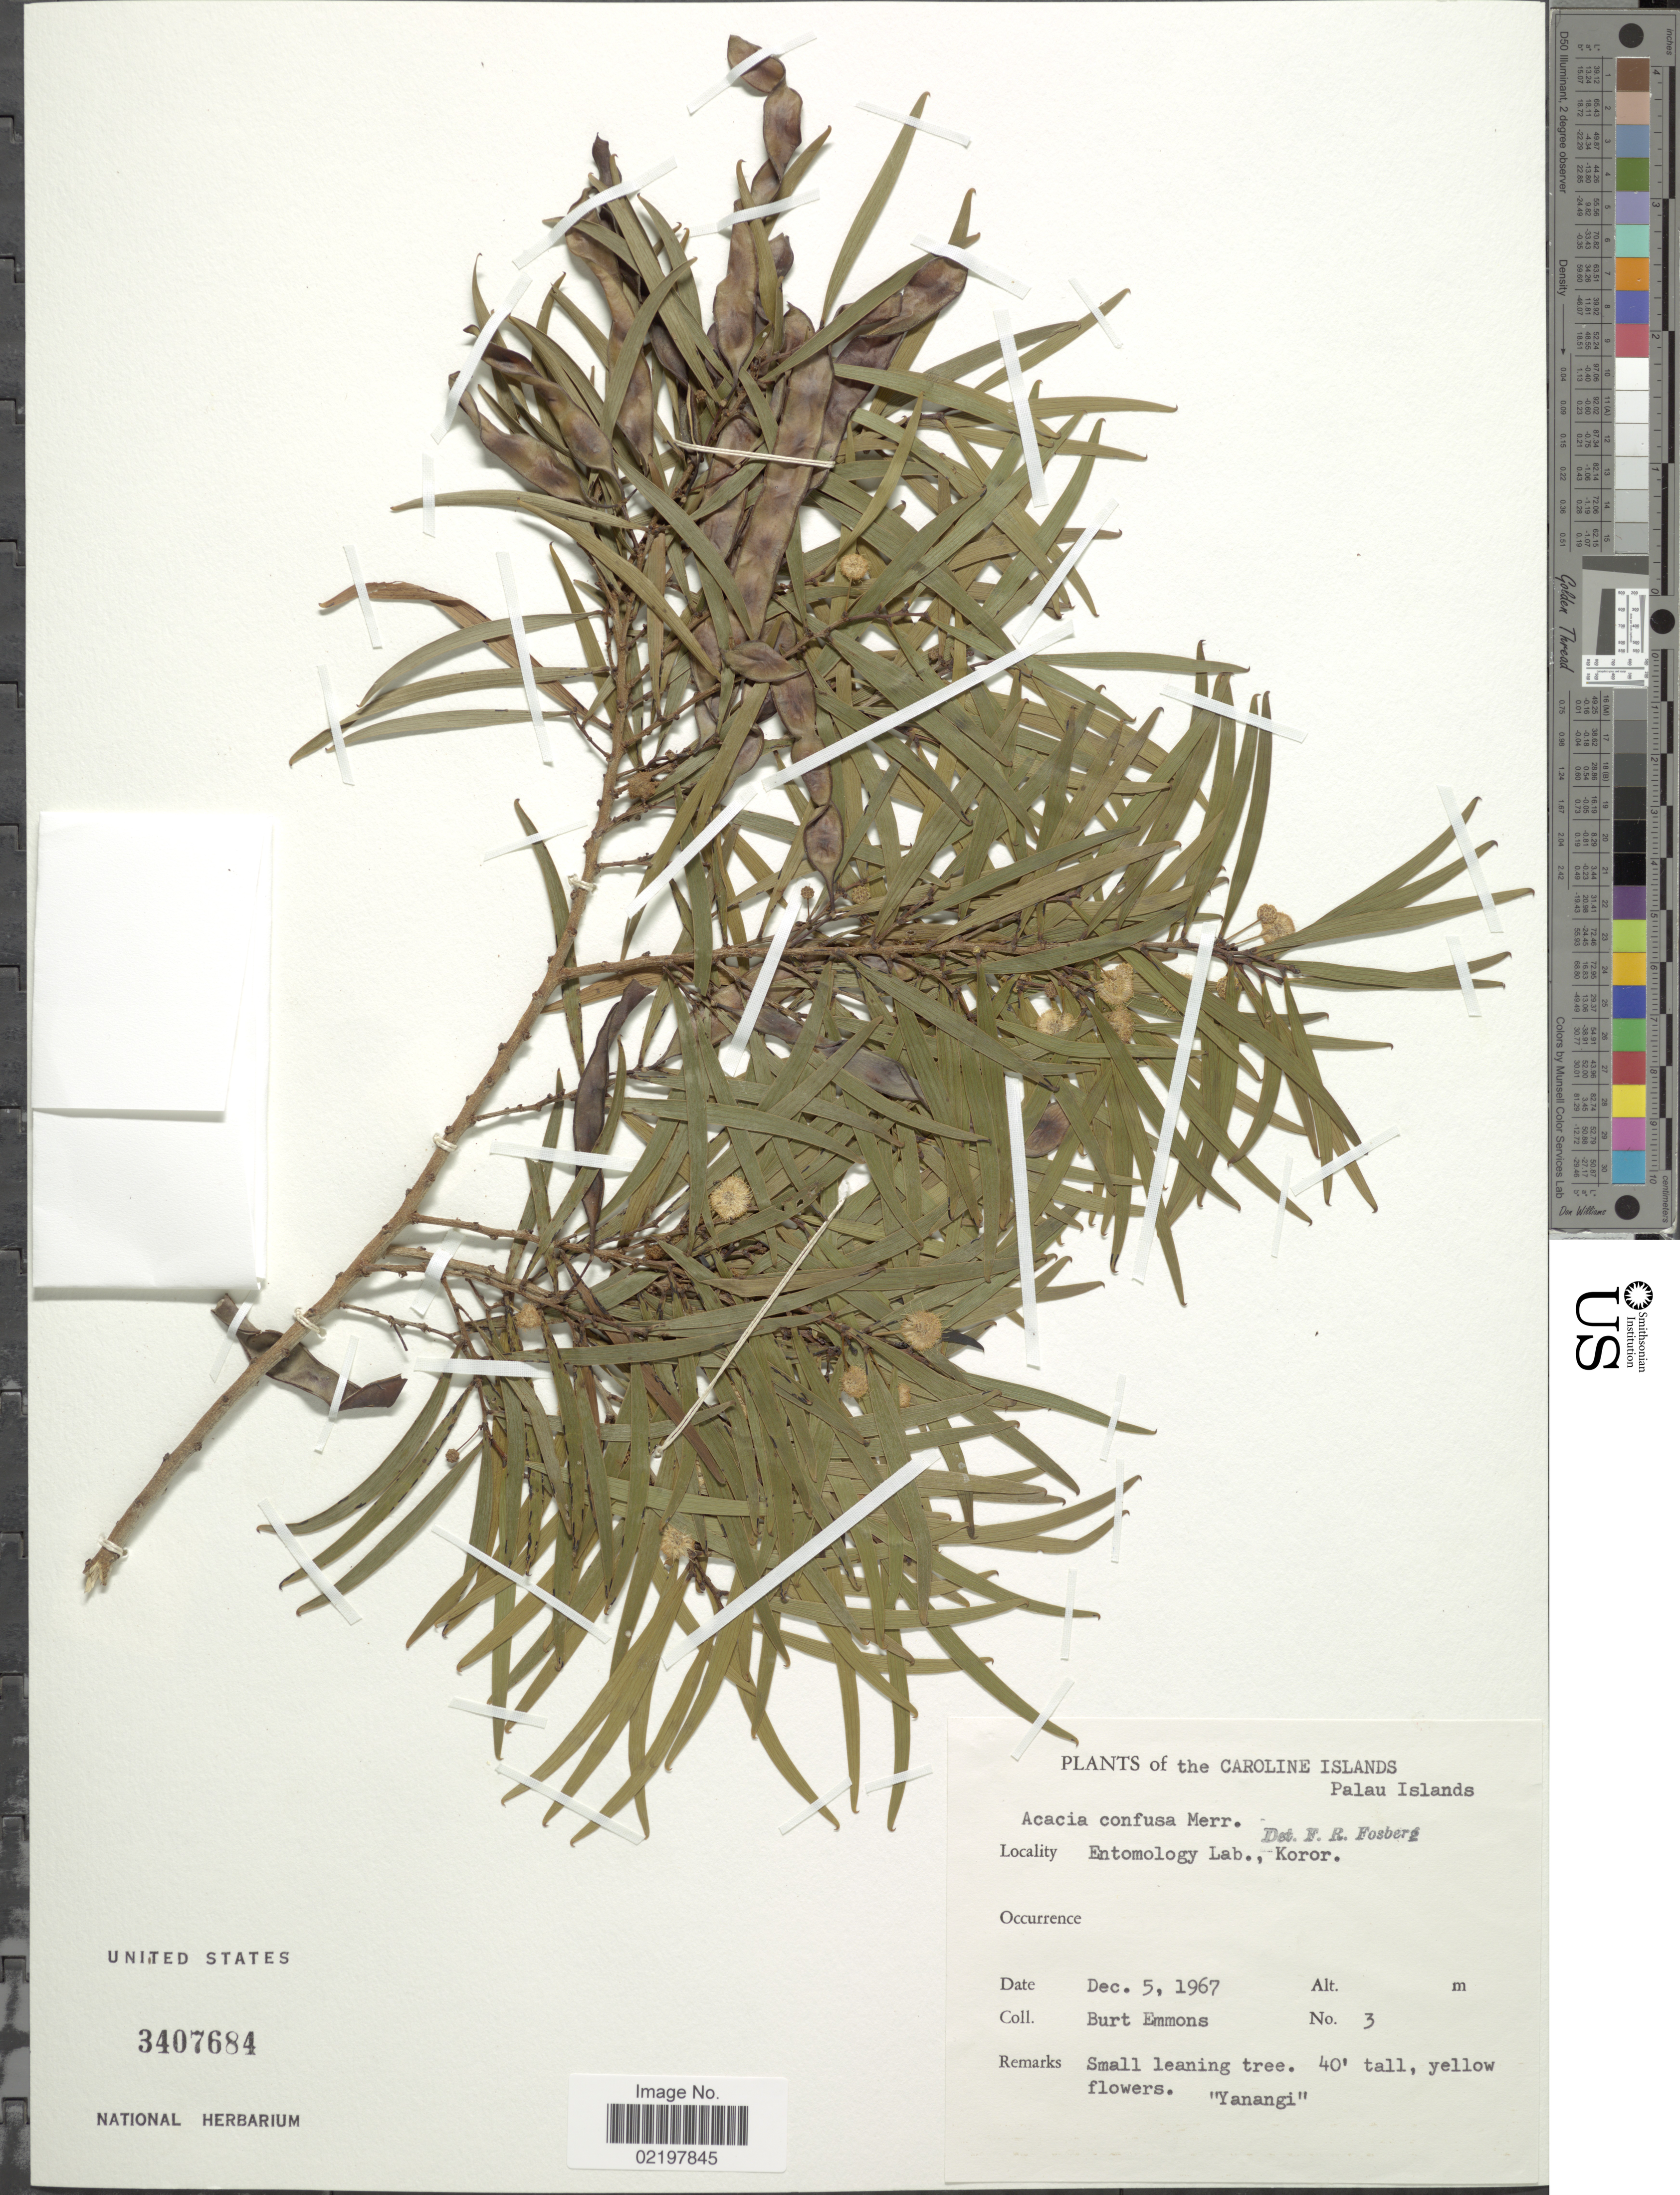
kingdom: Plantae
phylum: Tracheophyta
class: Magnoliopsida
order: Fabales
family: Fabaceae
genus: Acacia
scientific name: Acacia confusa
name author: Merr.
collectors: B. Emmons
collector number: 3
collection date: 1967-12-05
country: Palau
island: Oreor [Koror]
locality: Palau Islands, Entomology Lab., Koror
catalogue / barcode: US 3407684